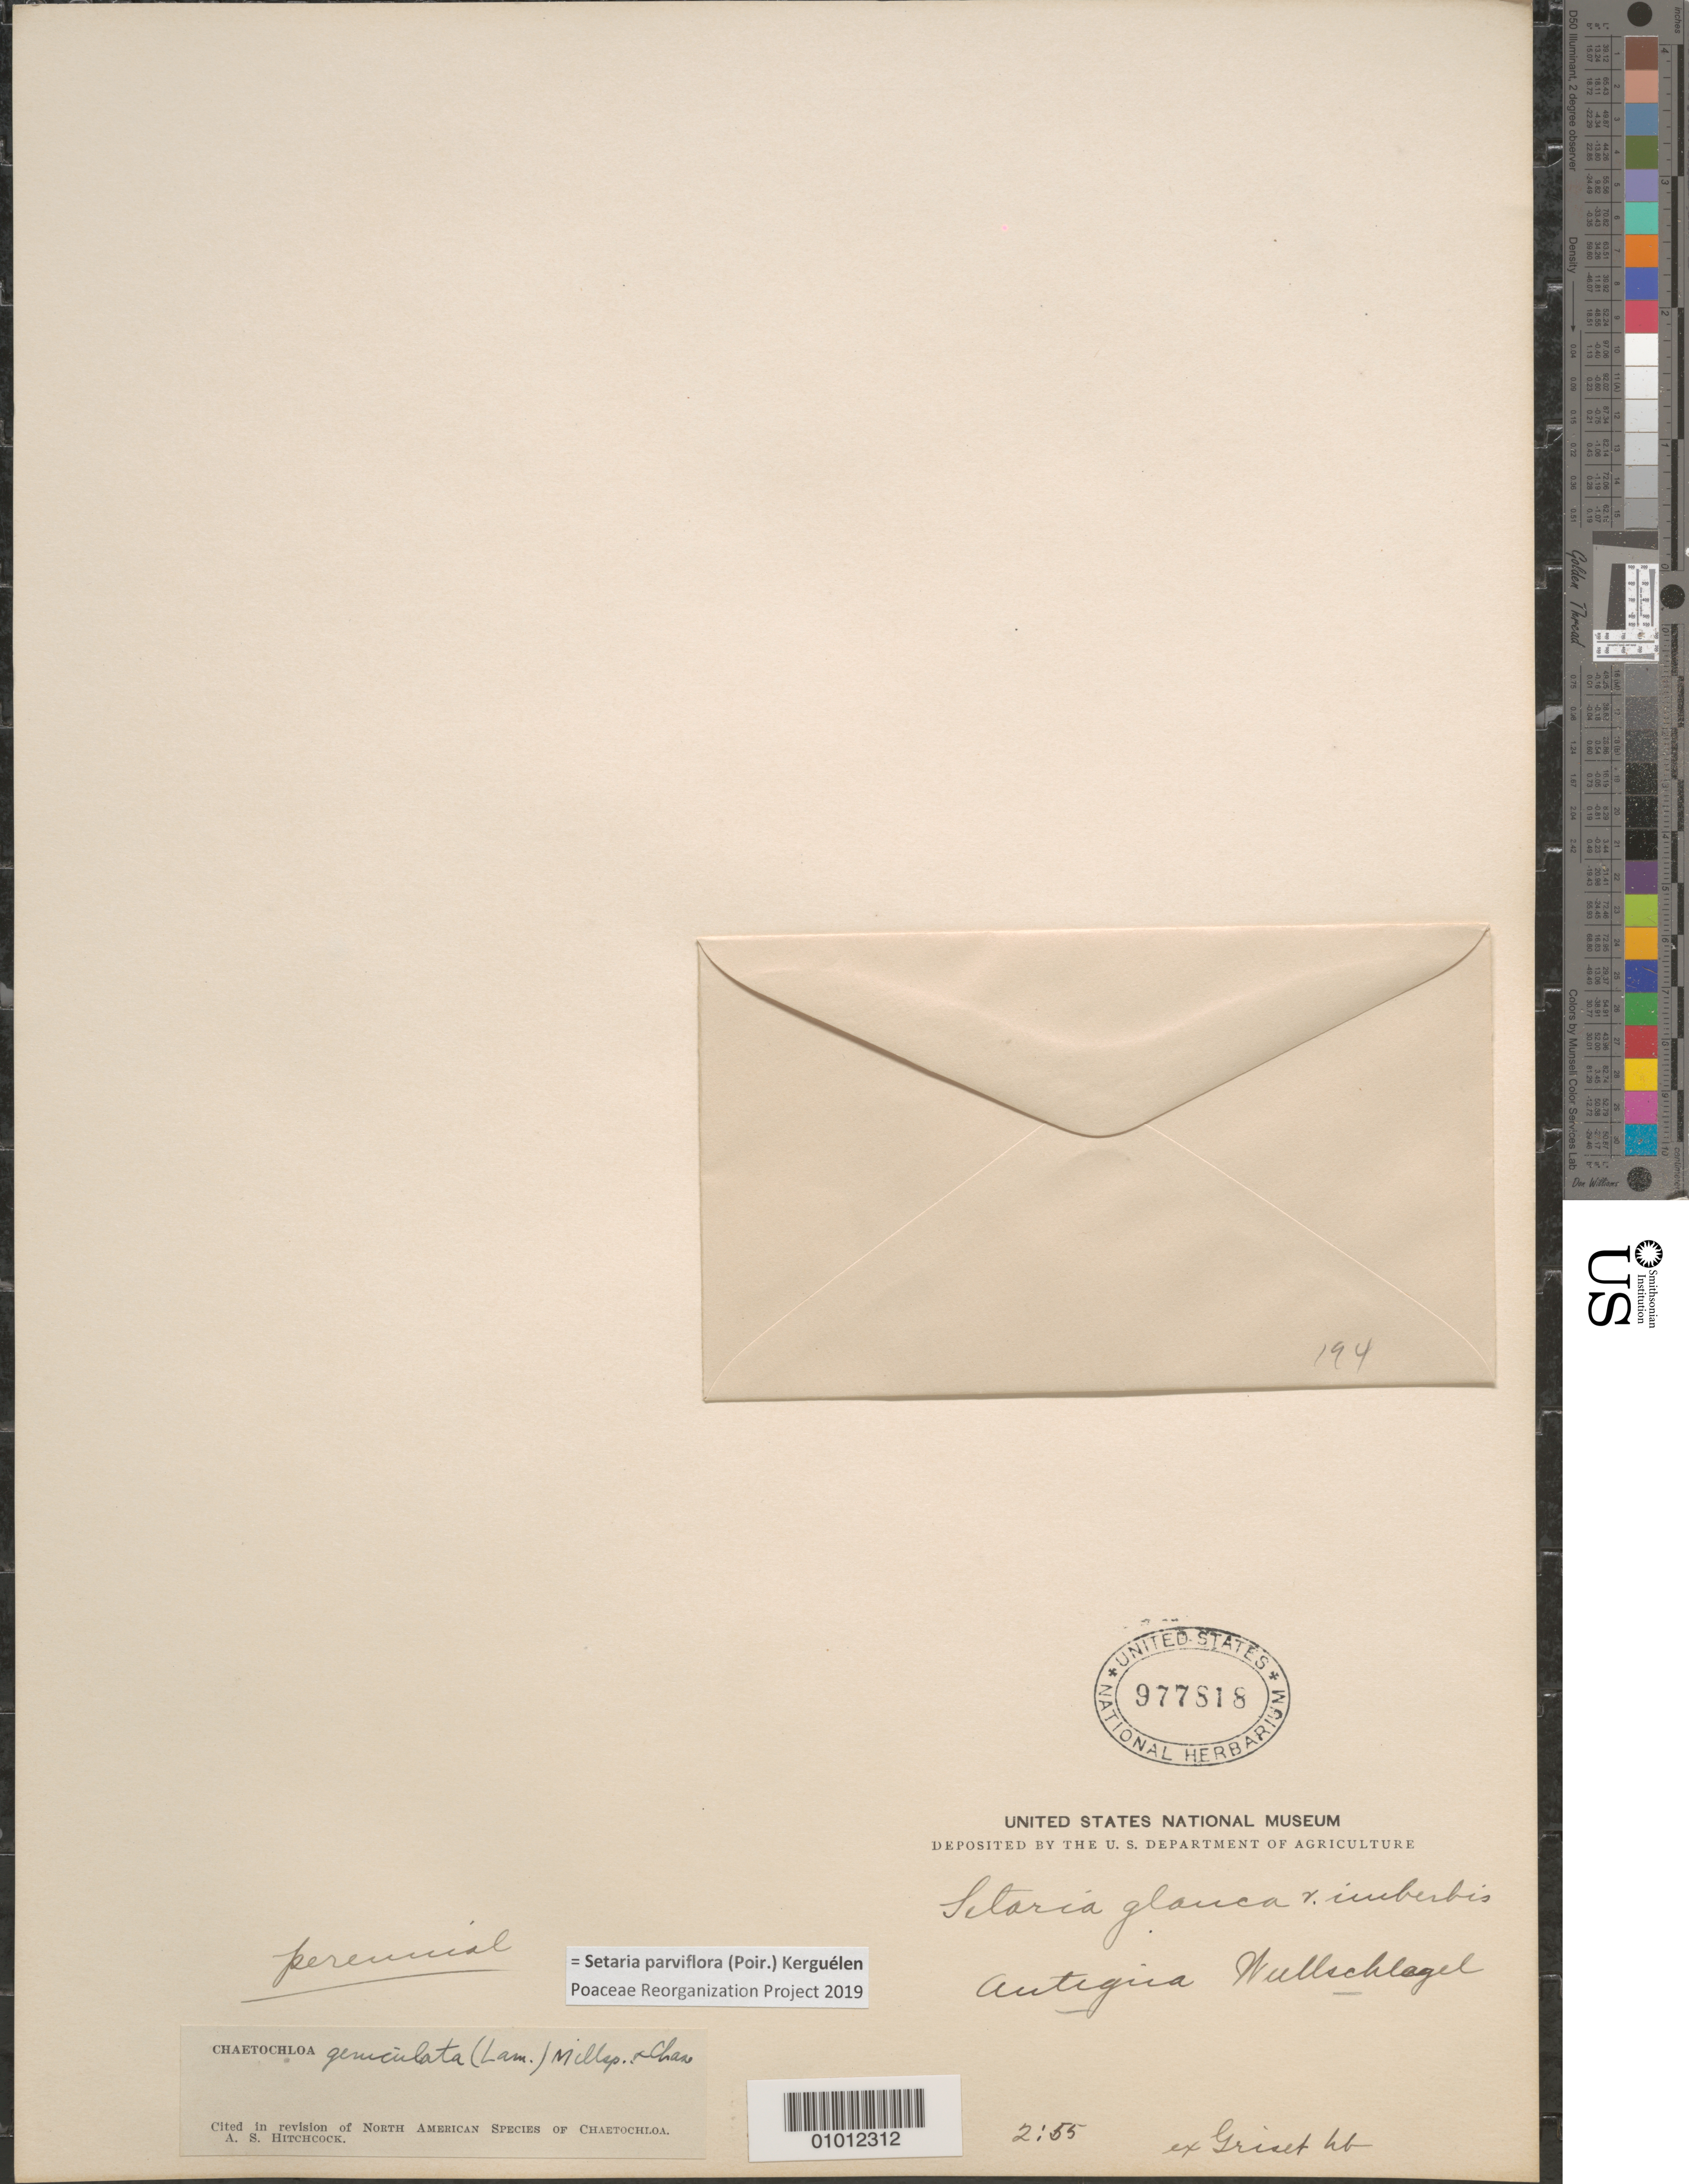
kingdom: Plantae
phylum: Tracheophyta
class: Liliopsida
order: Poales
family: Poaceae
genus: Setaria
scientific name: Setaria parviflora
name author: (Poir.) Kerguélen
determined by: Poaceae Reorganization Project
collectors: H. R. Wullschlaegel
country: Antigua and Barbuda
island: Antigua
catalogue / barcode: US 977818